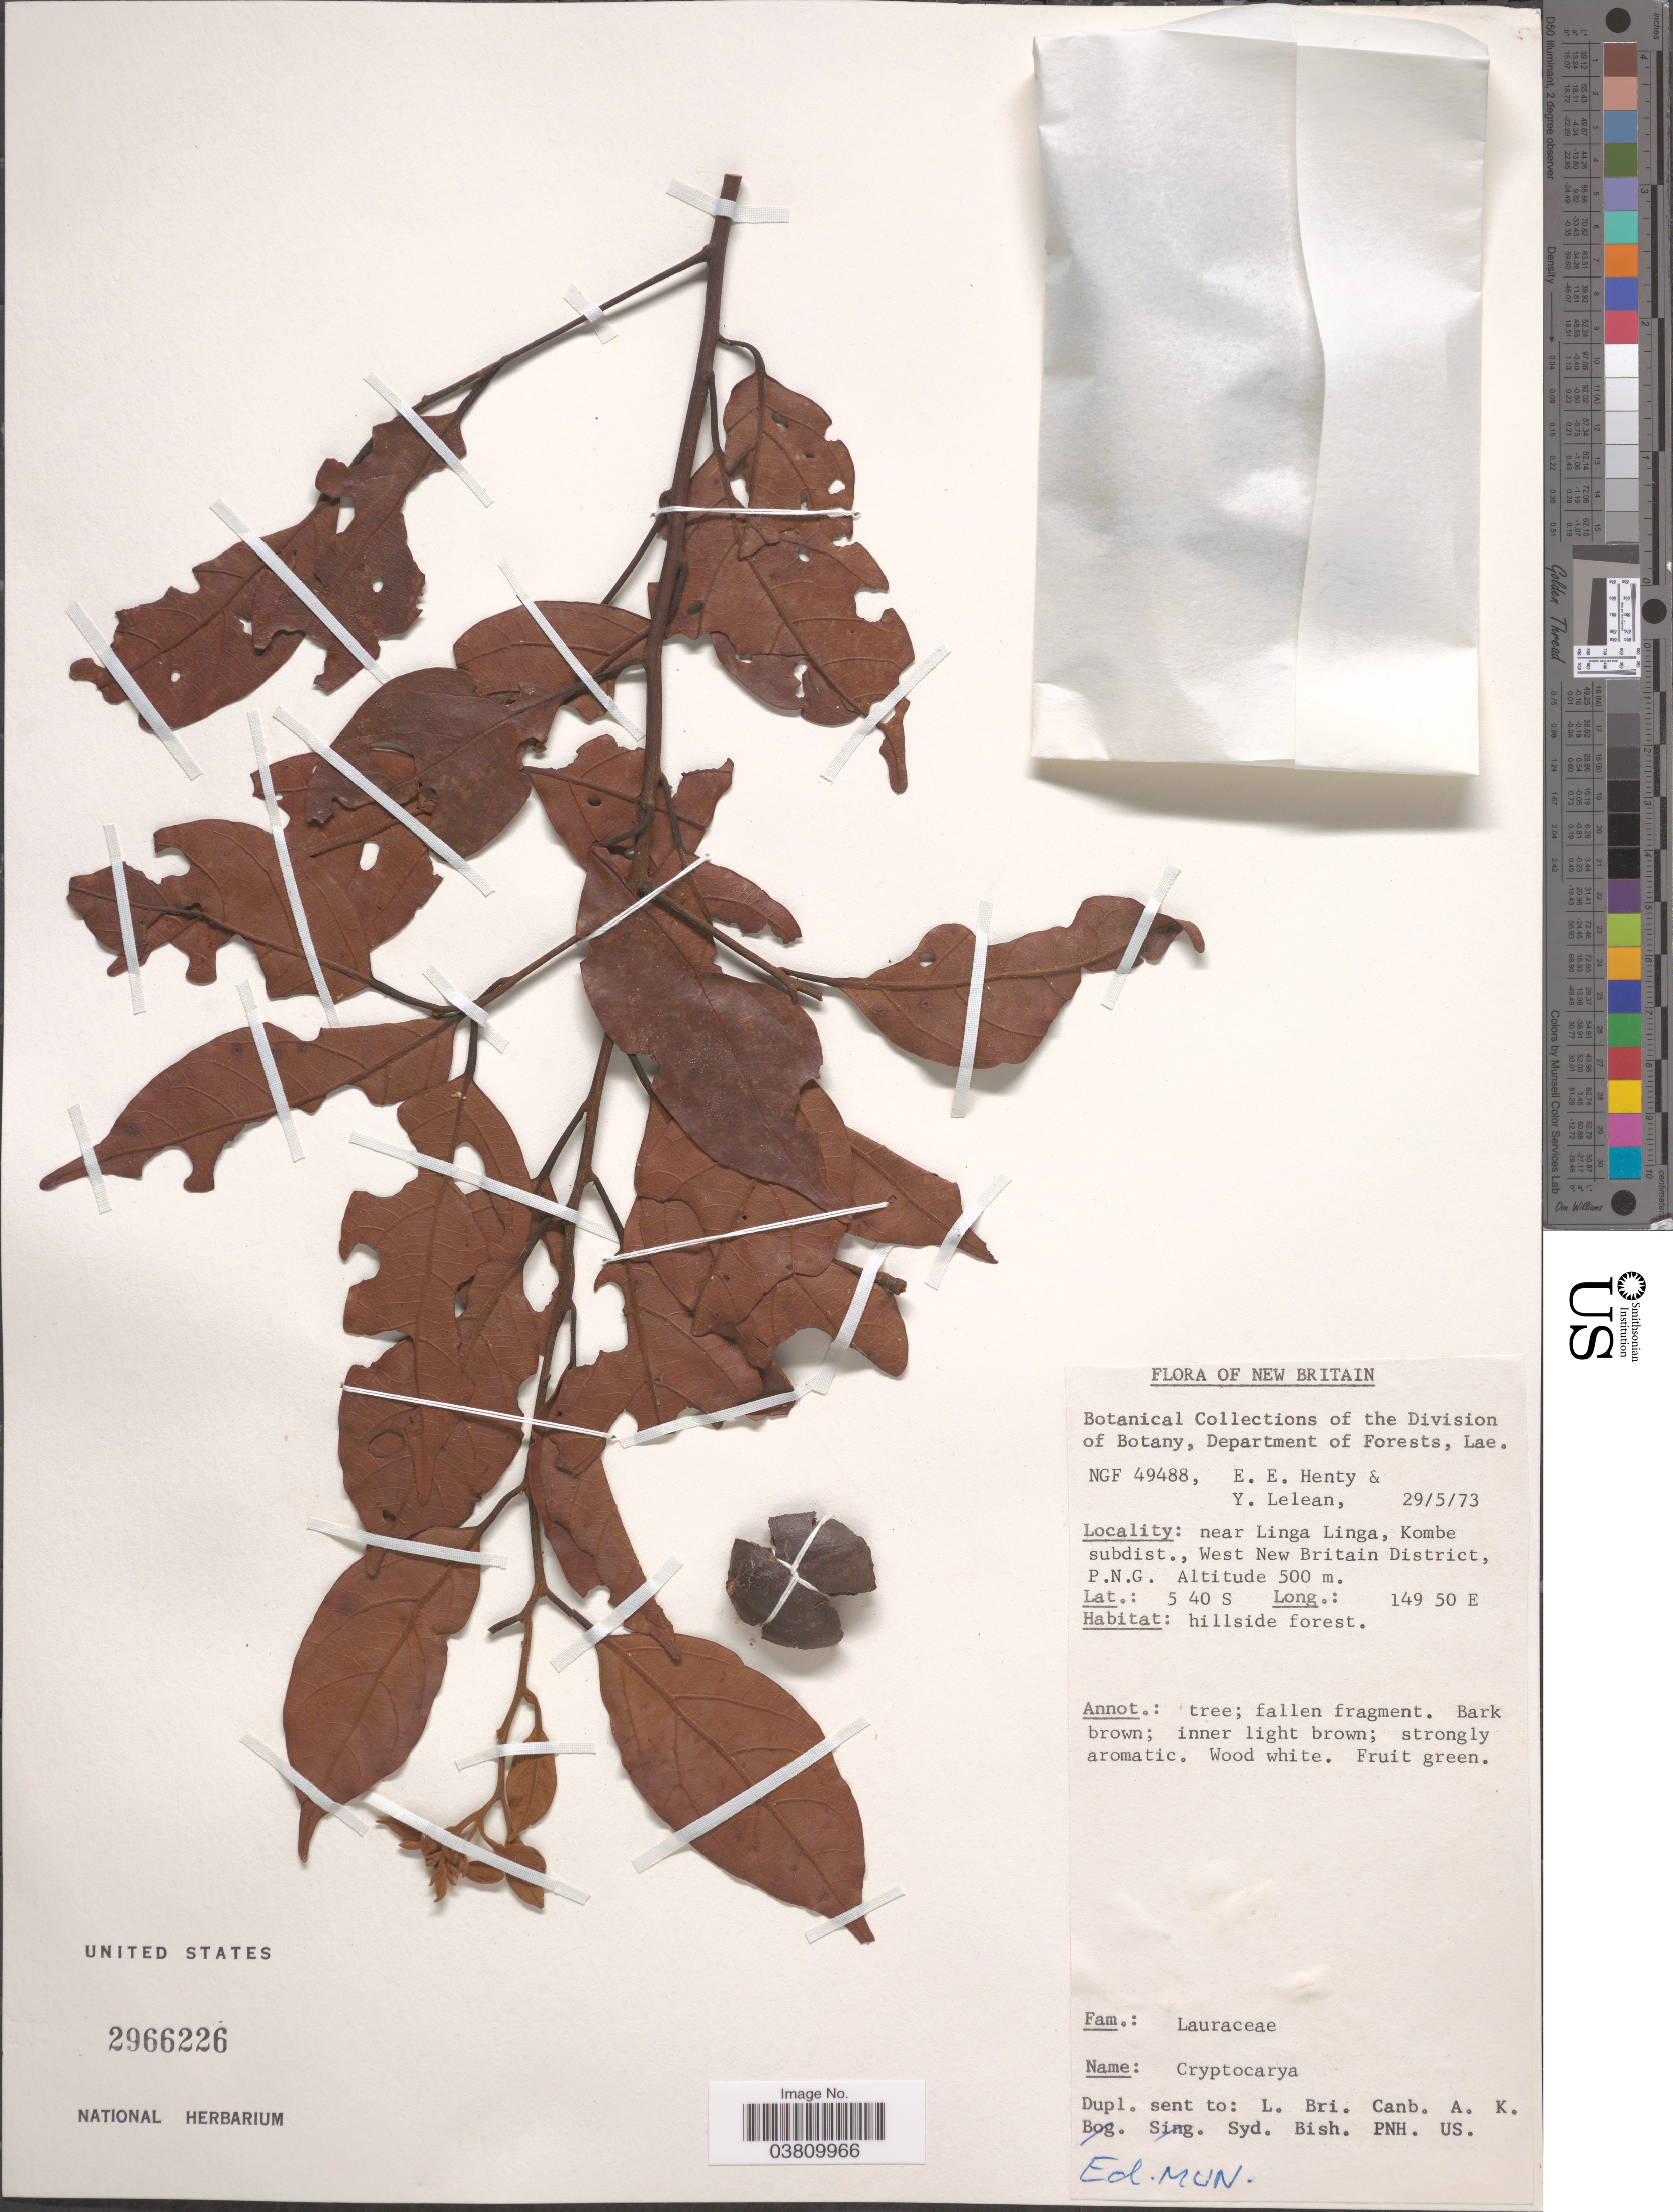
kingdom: Plantae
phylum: Tracheophyta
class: Magnoliopsida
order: Laurales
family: Lauraceae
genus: Cryptocarya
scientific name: Cryptocarya sp.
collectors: E. Henty & Y. Lelean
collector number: NGF49488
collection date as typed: Transcribed d/m/y: 29/5/73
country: Papua New Guinea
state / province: West New Britain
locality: Near Linga Linga, Kombe subdist., West New Britain District, P. N. G.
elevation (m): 500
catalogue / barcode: US 2966226